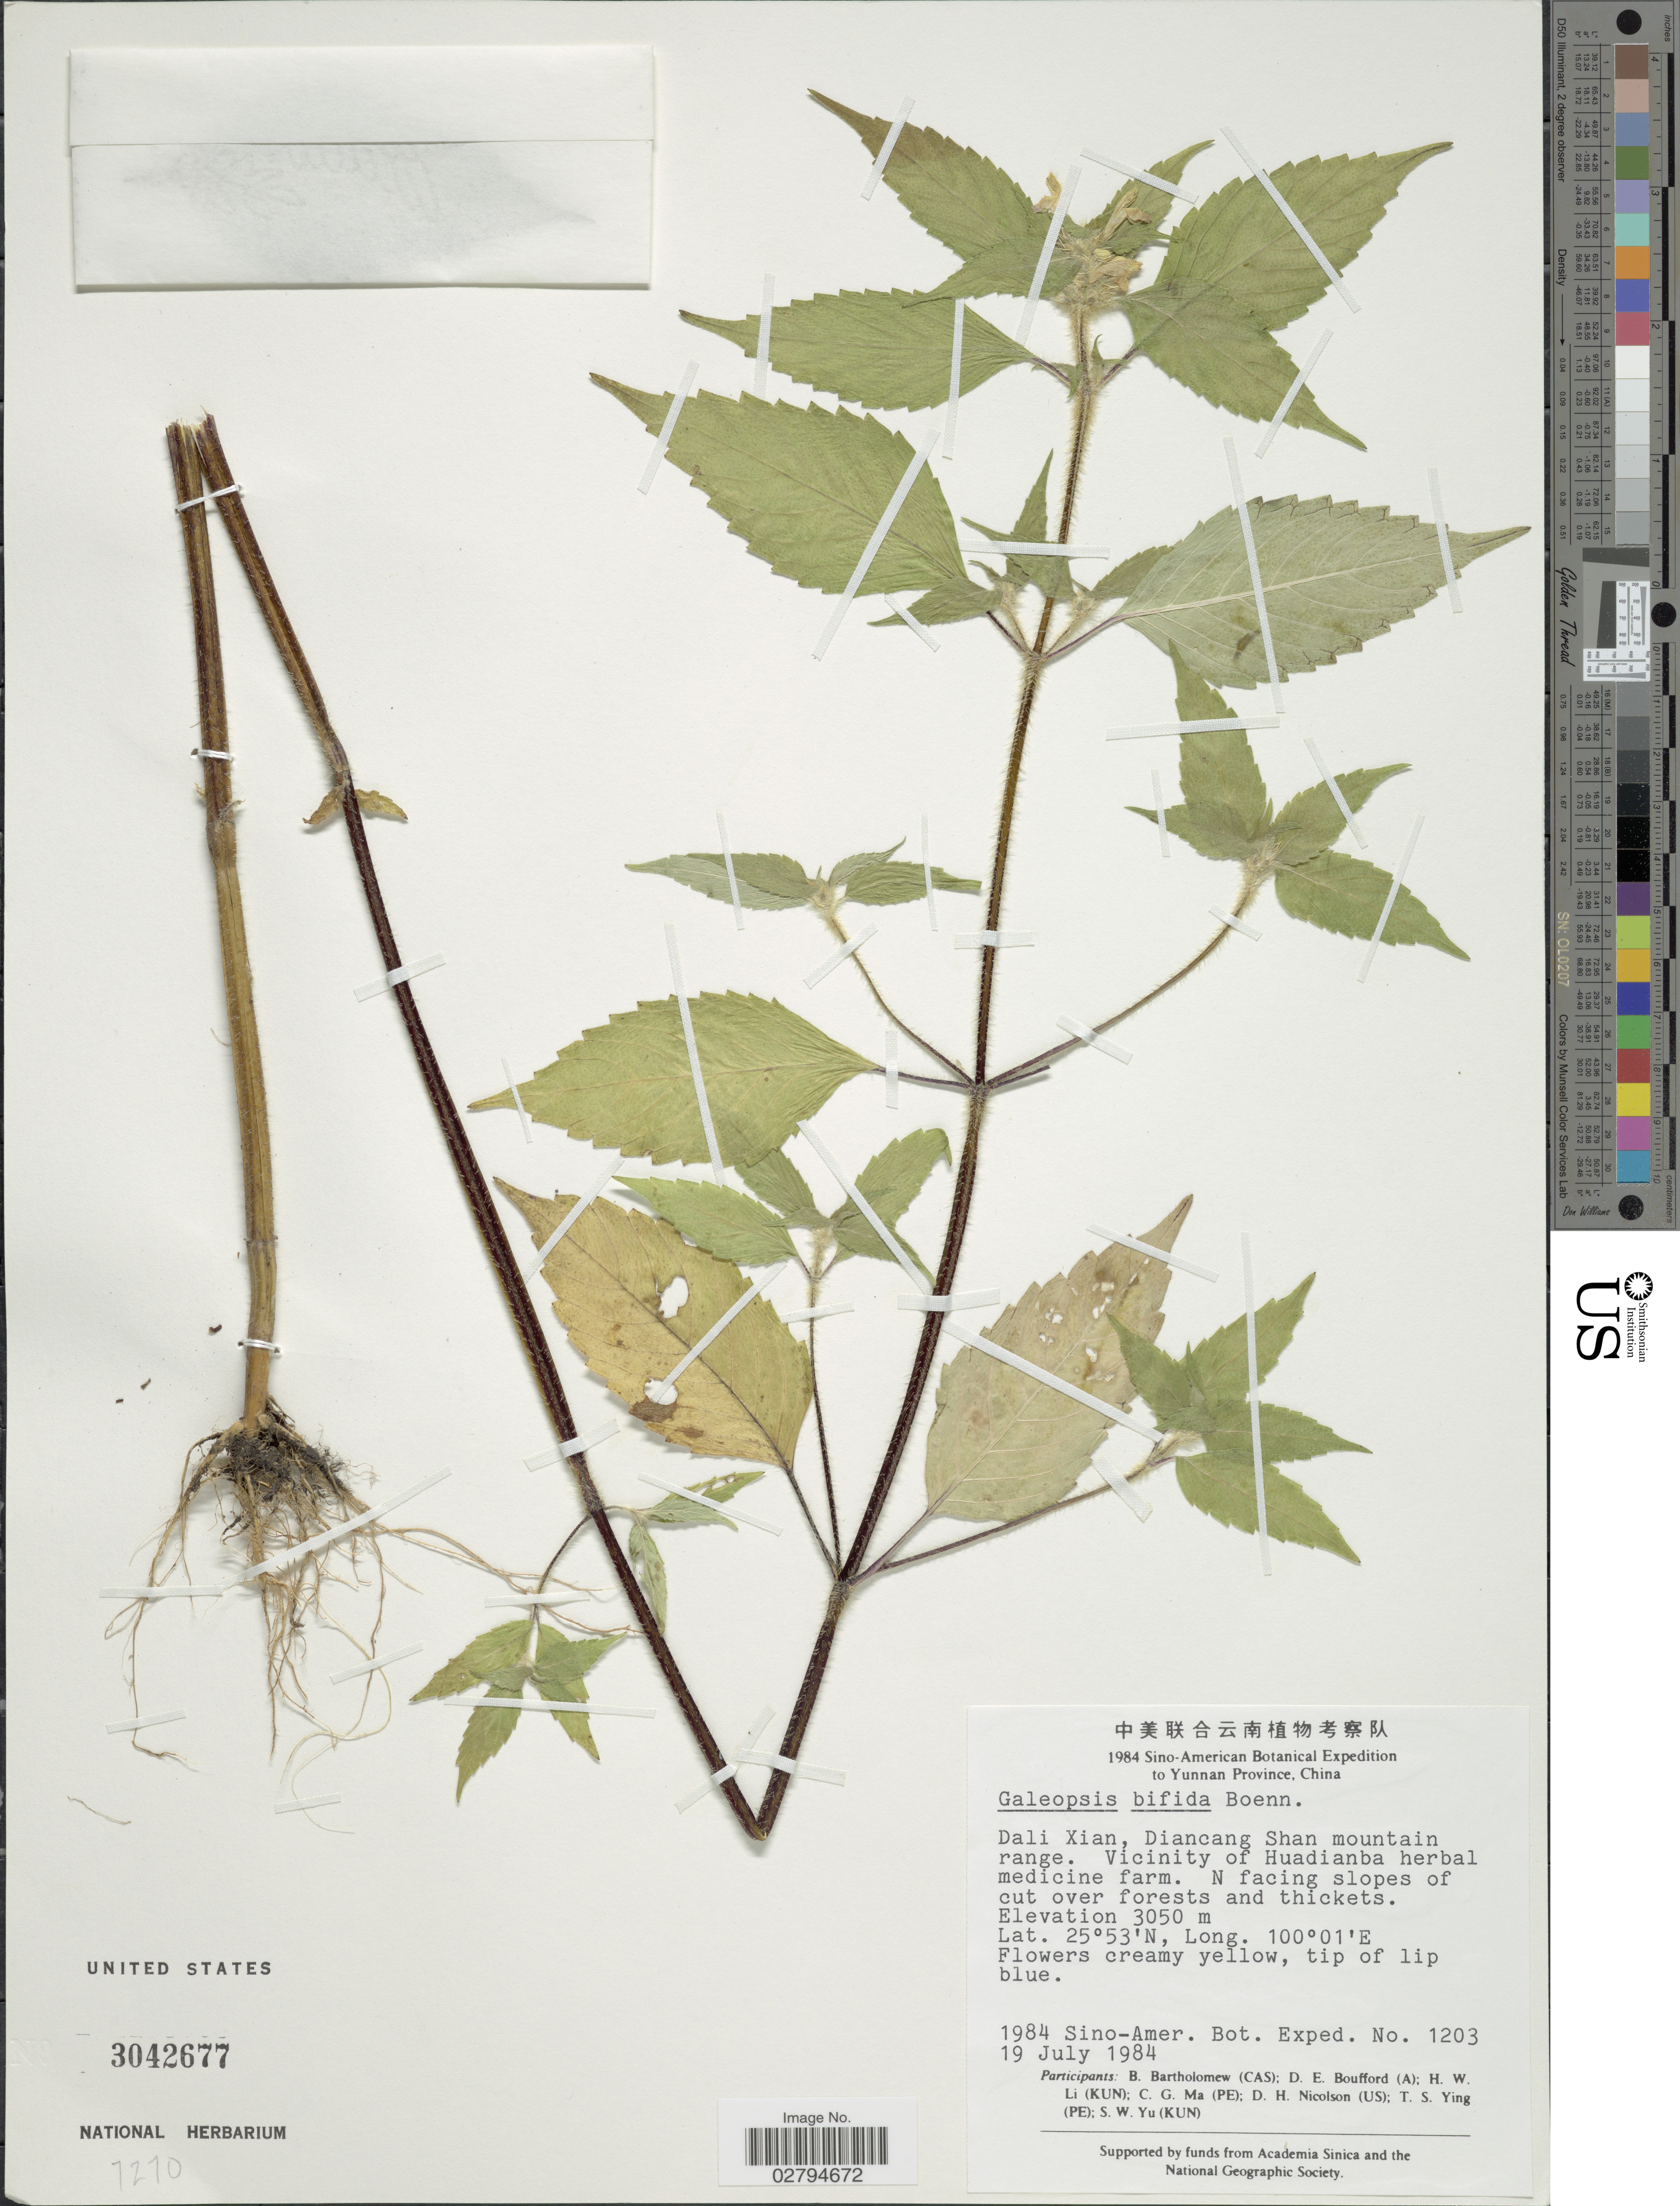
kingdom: Plantae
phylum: Tracheophyta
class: Magnoliopsida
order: Lamiales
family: Lamiaceae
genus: Galeopsis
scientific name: Galeopsis bifida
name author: Boenn.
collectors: Sino-Amer. Bot. Exped. 1984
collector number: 1203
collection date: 1984-07-19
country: China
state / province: Yunnan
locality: Dali Xian, Diancang Shan mountain range. Vicinity of Huadianba herbal medicine farm. N facing slope of cut over forests and thickets.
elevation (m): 3050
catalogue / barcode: US 3042677